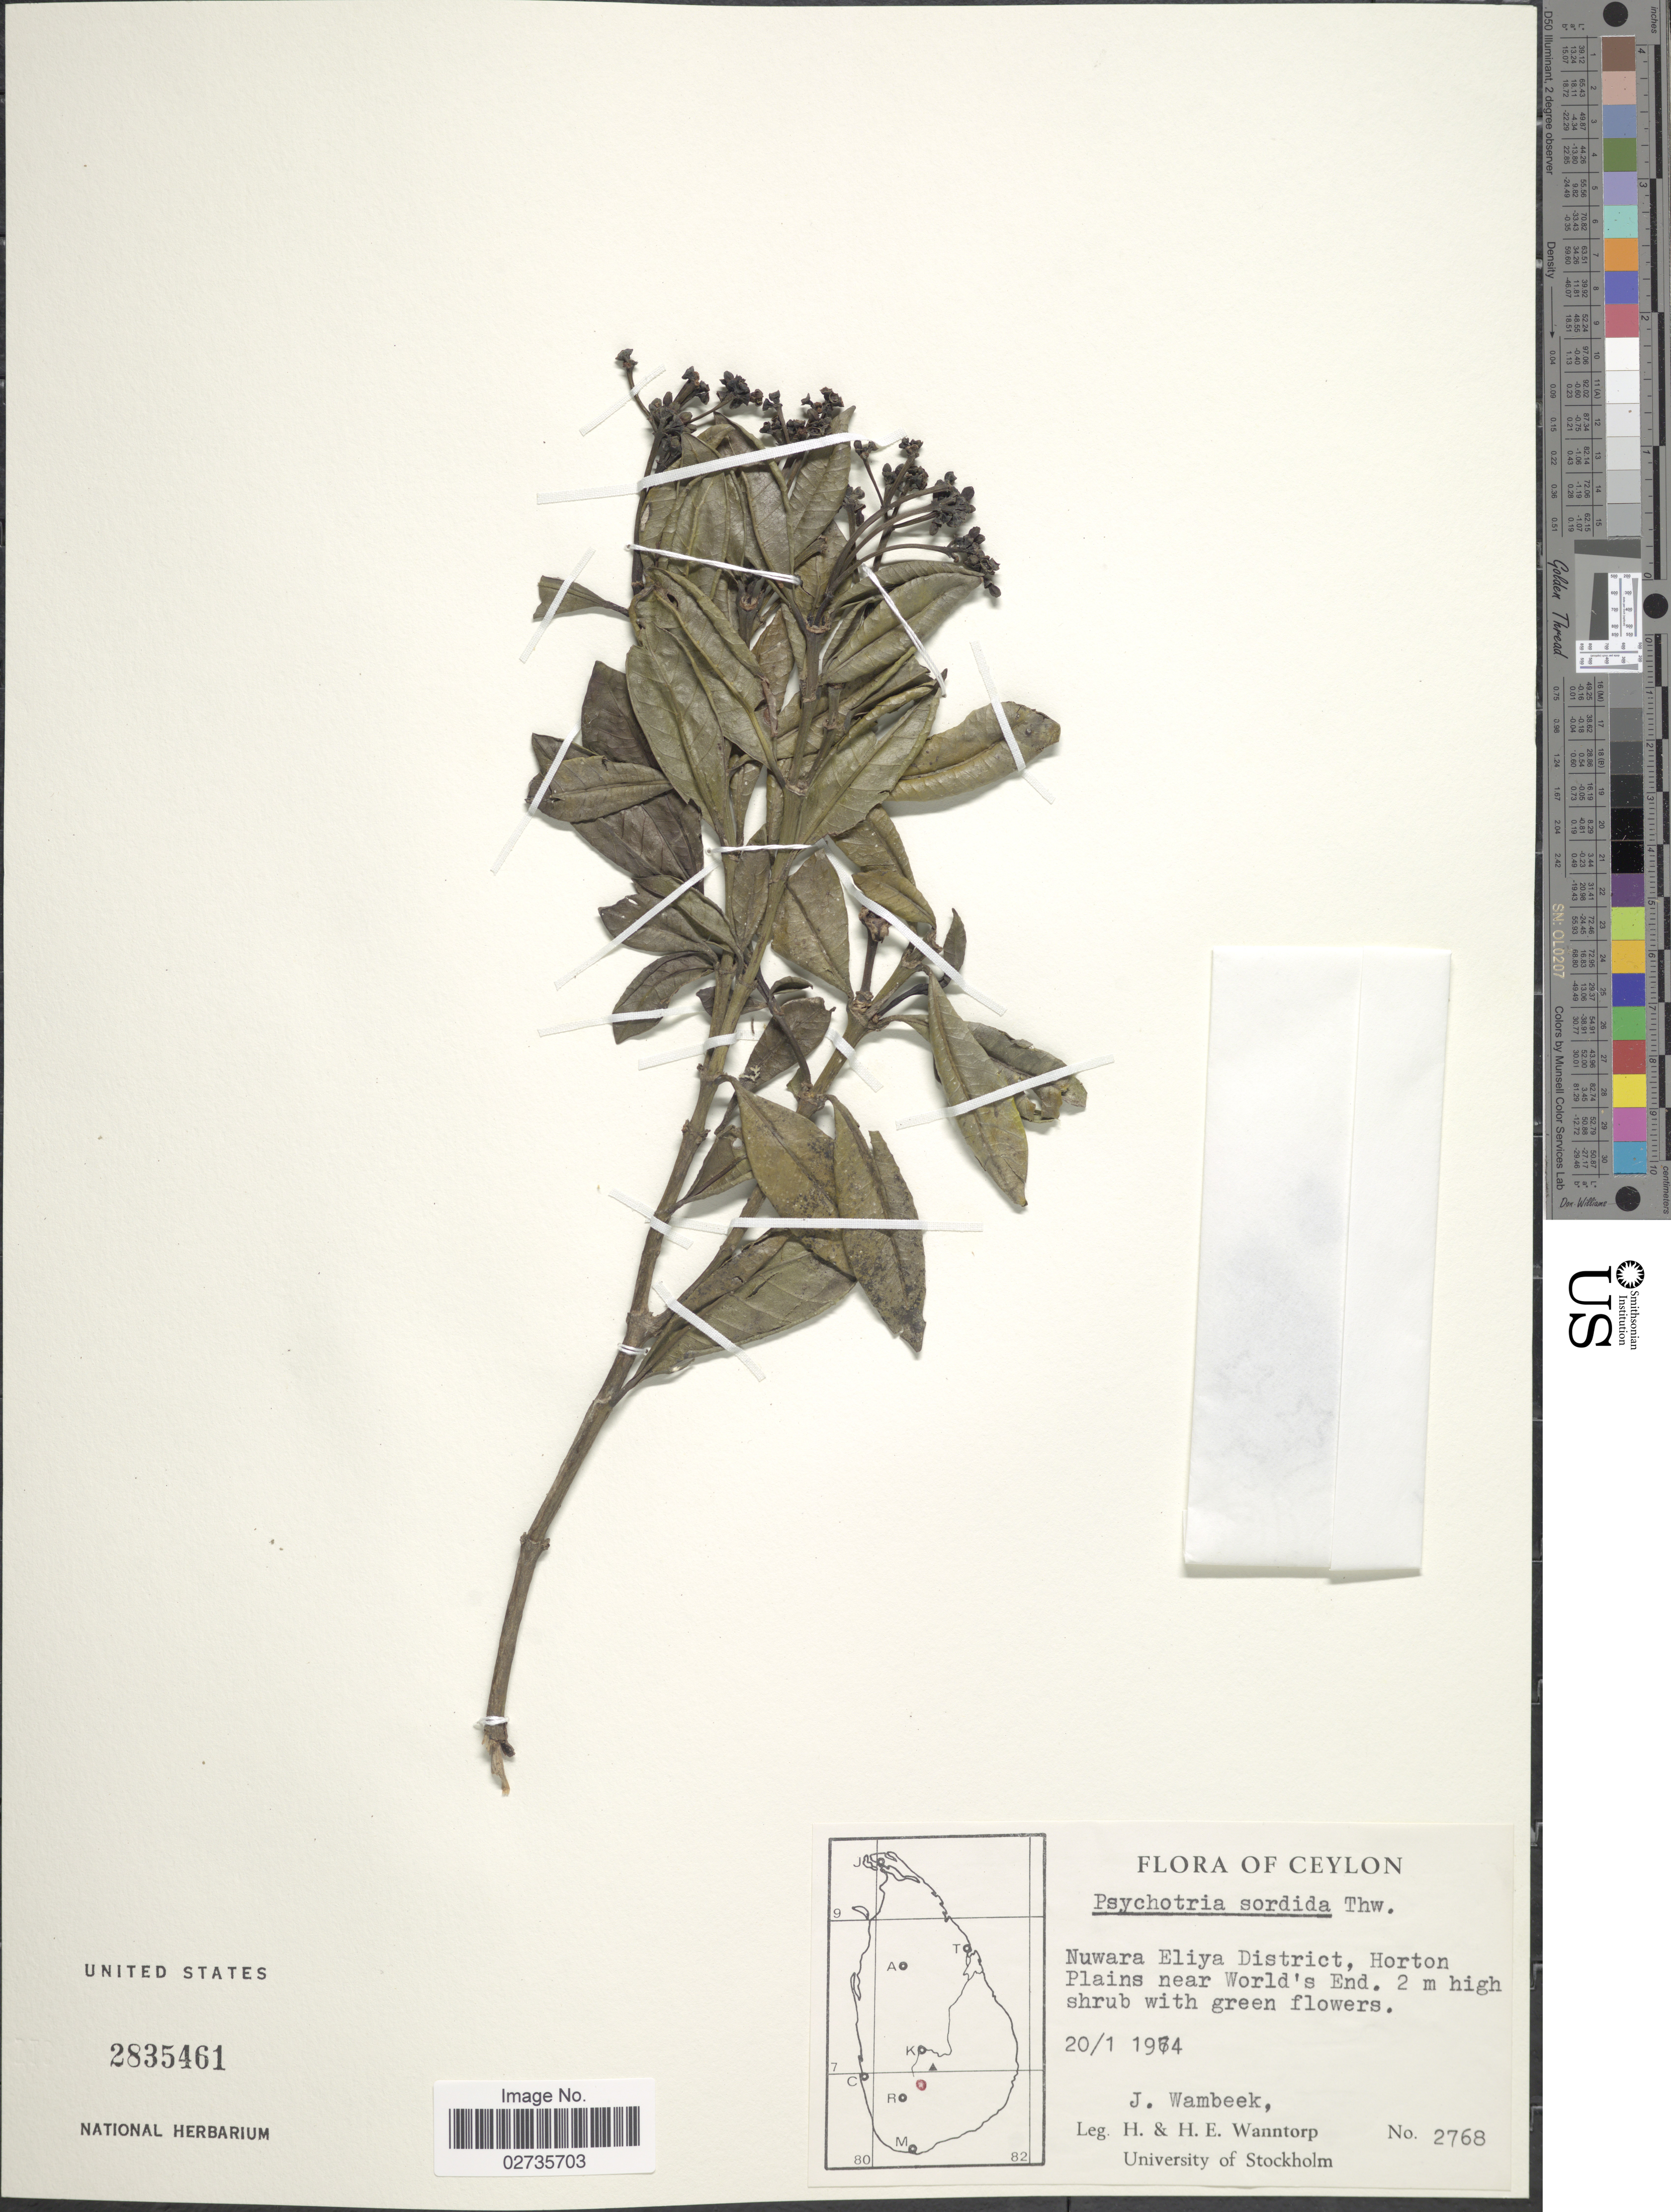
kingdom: Plantae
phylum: Tracheophyta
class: Magnoliopsida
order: Gentianales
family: Rubiaceae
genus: Psychotria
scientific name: Psychotria sordida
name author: Thwaites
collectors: J. Wambeek, H. Wanntorp & H. Wanntorp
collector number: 2768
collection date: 1974-01-20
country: Sri Lanka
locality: Ceylon, Nuwara Eliya District, Horton Plains near World's End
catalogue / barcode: US 2835461